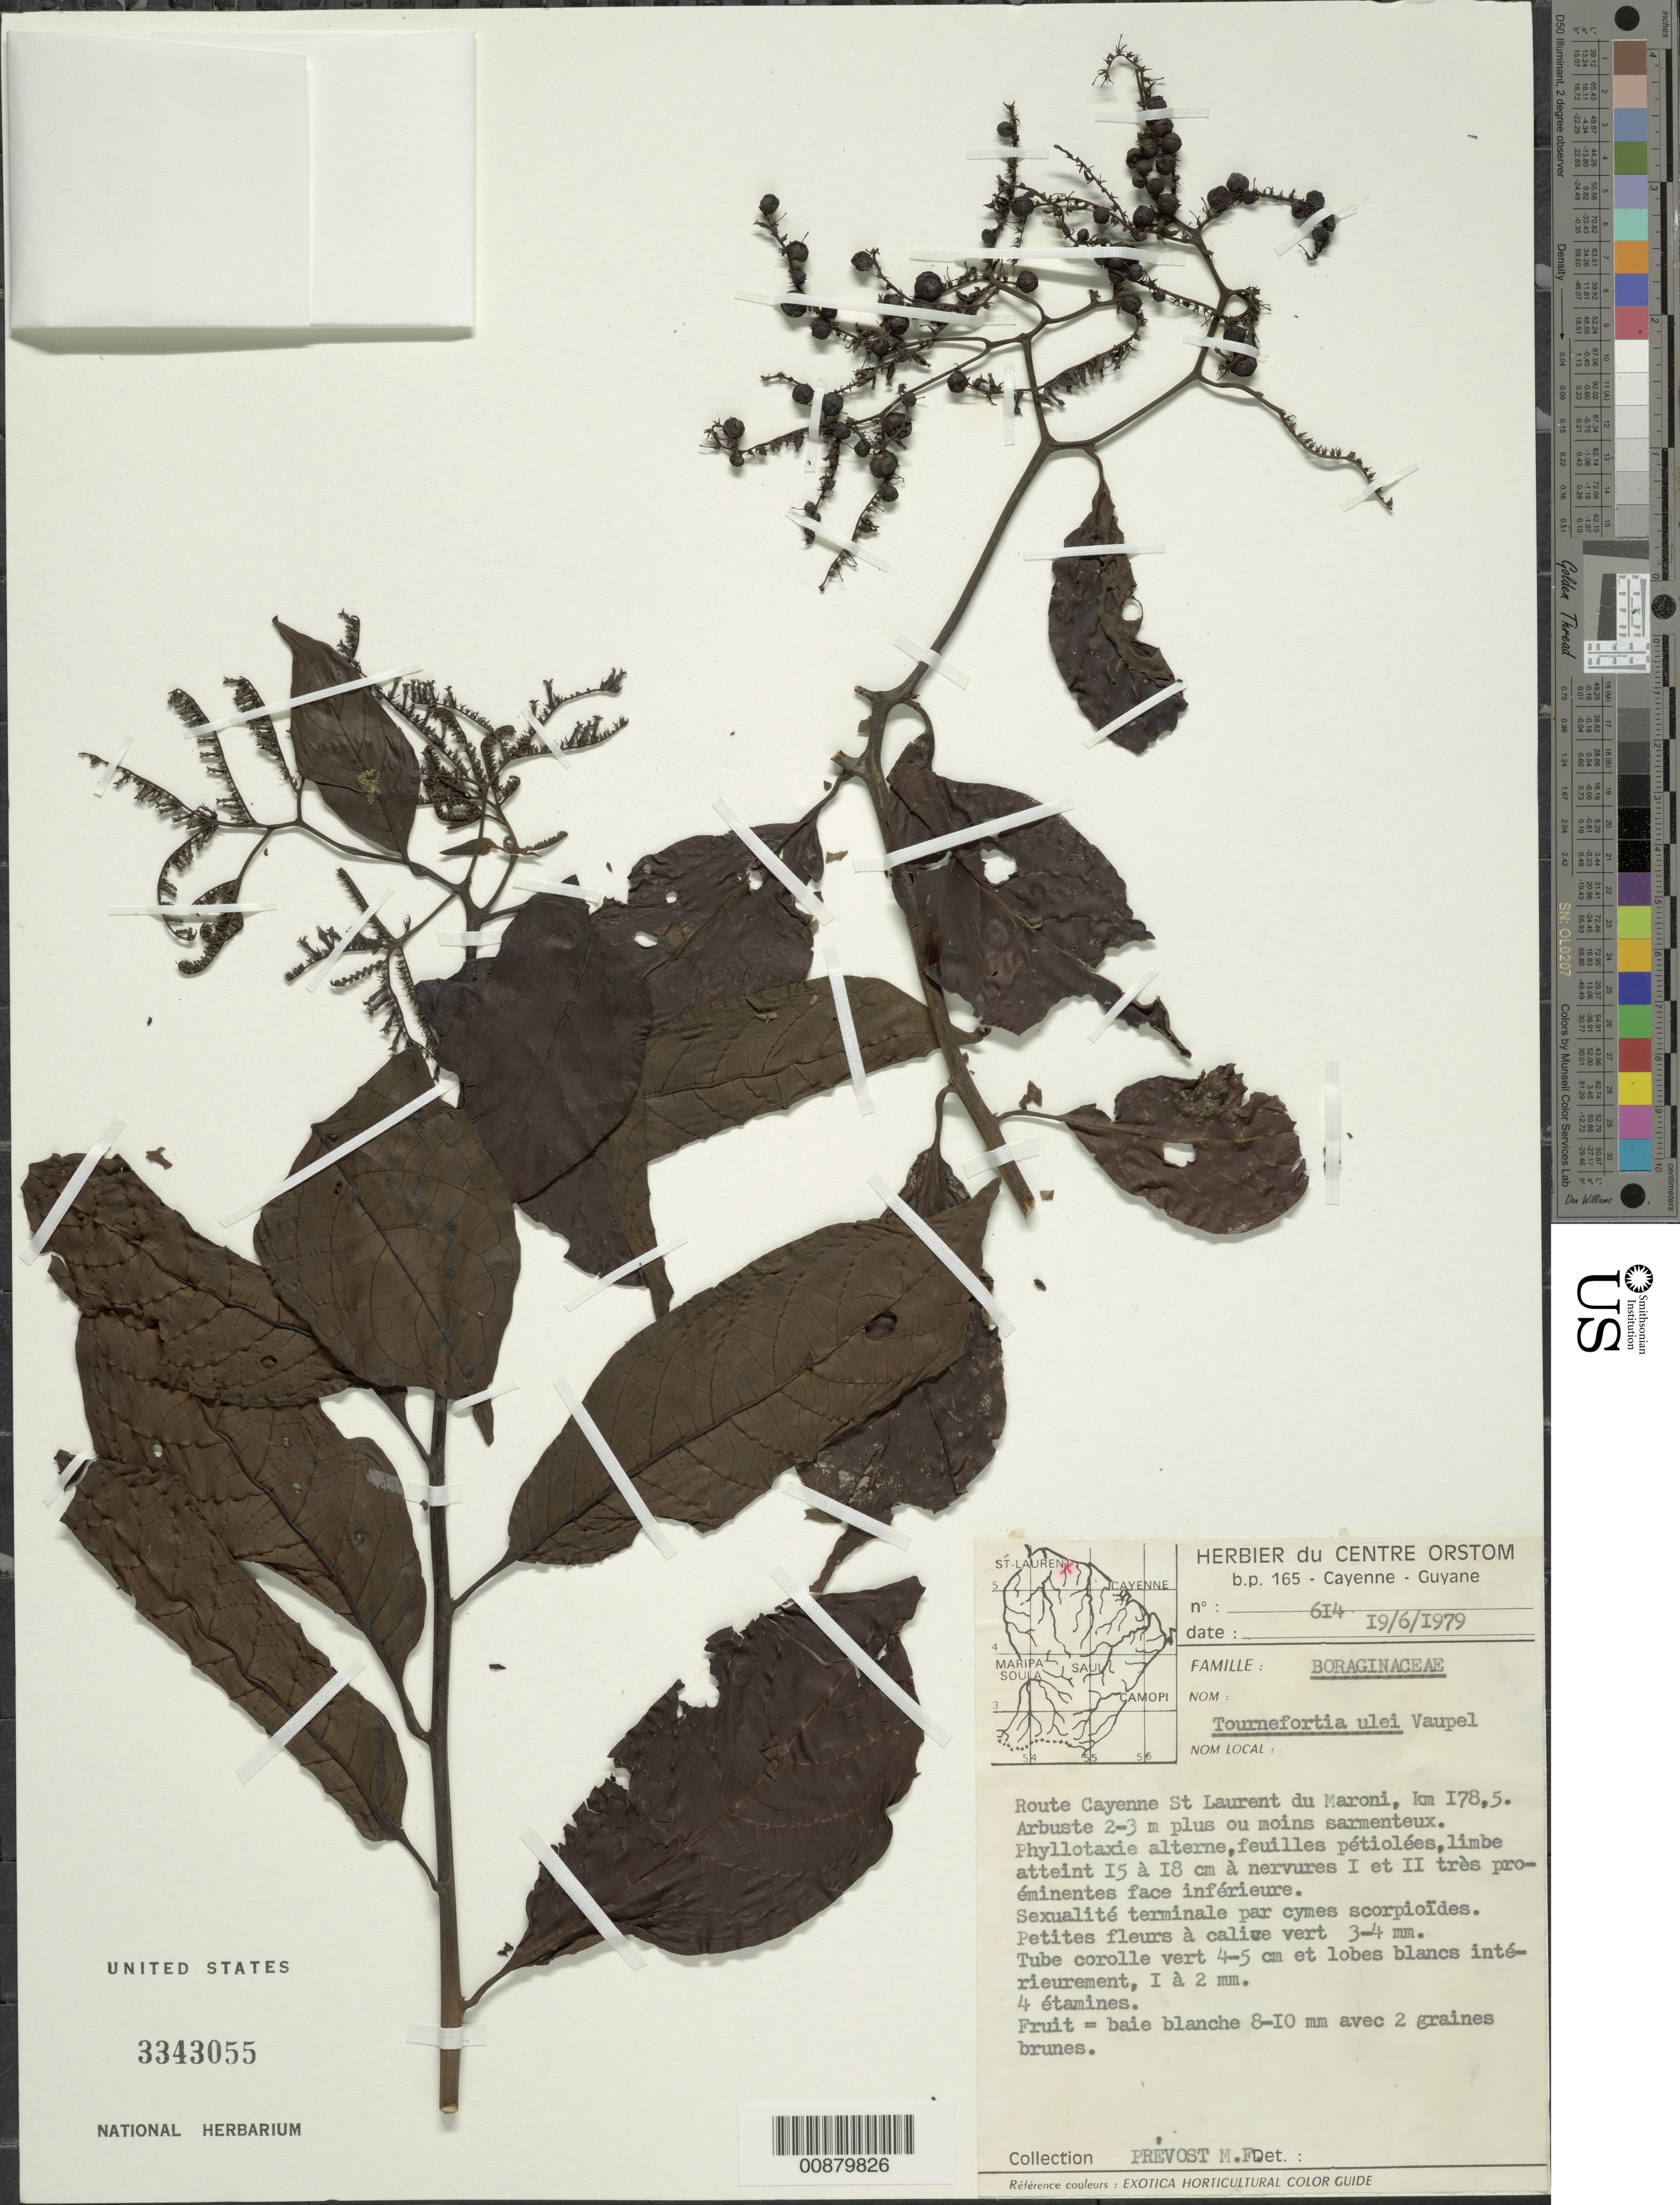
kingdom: Plantae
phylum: Tracheophyta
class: Magnoliopsida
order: Boraginales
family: Heliotropiaceae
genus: Tournefortia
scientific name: Tournefortia ulei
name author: Vaupel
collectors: M.-F. Prévost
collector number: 614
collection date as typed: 19-Jun-79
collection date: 1979-06-19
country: French Guiana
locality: Route Saint-Laurent du Maroni, km 178.5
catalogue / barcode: US 3343055